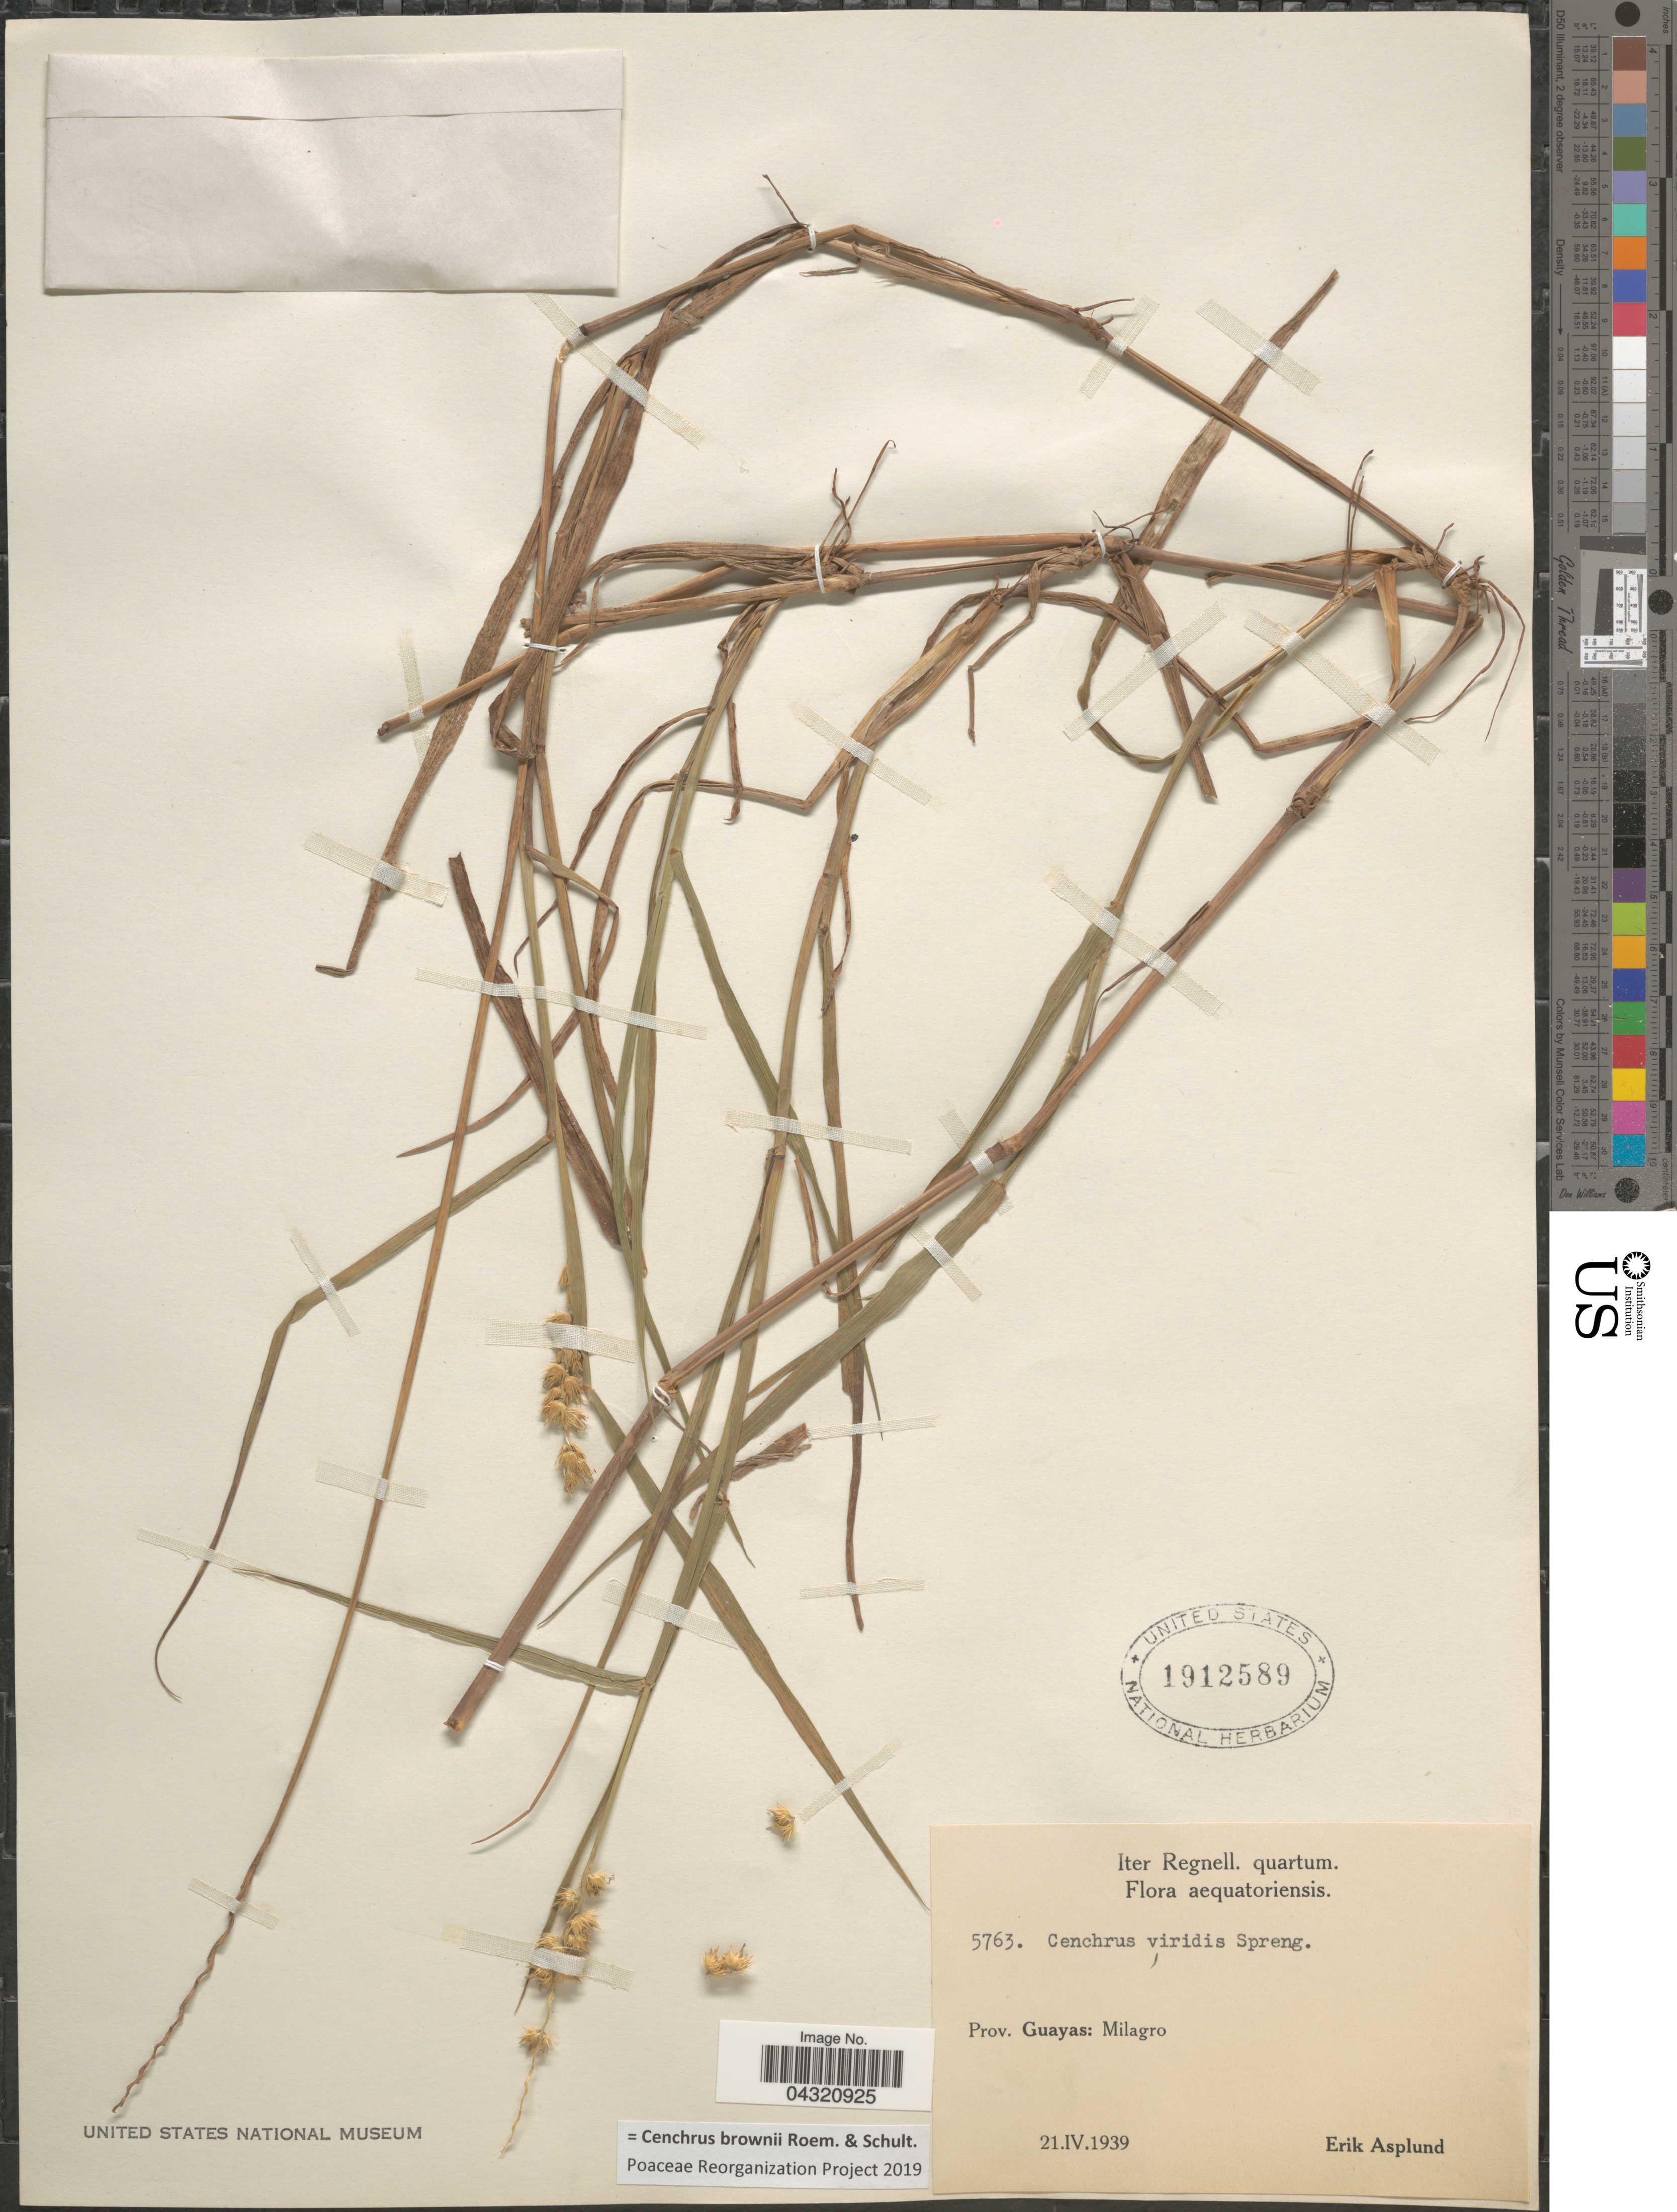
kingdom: Plantae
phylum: Tracheophyta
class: Liliopsida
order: Poales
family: Poaceae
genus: Cenchrus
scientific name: Cenchrus brownii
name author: Roem. & Schult.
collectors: E. Asplund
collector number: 5763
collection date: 1939-04-21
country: Ecuador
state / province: Guayas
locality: Iter Regnell. quartum. Milagro.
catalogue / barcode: US 1912589